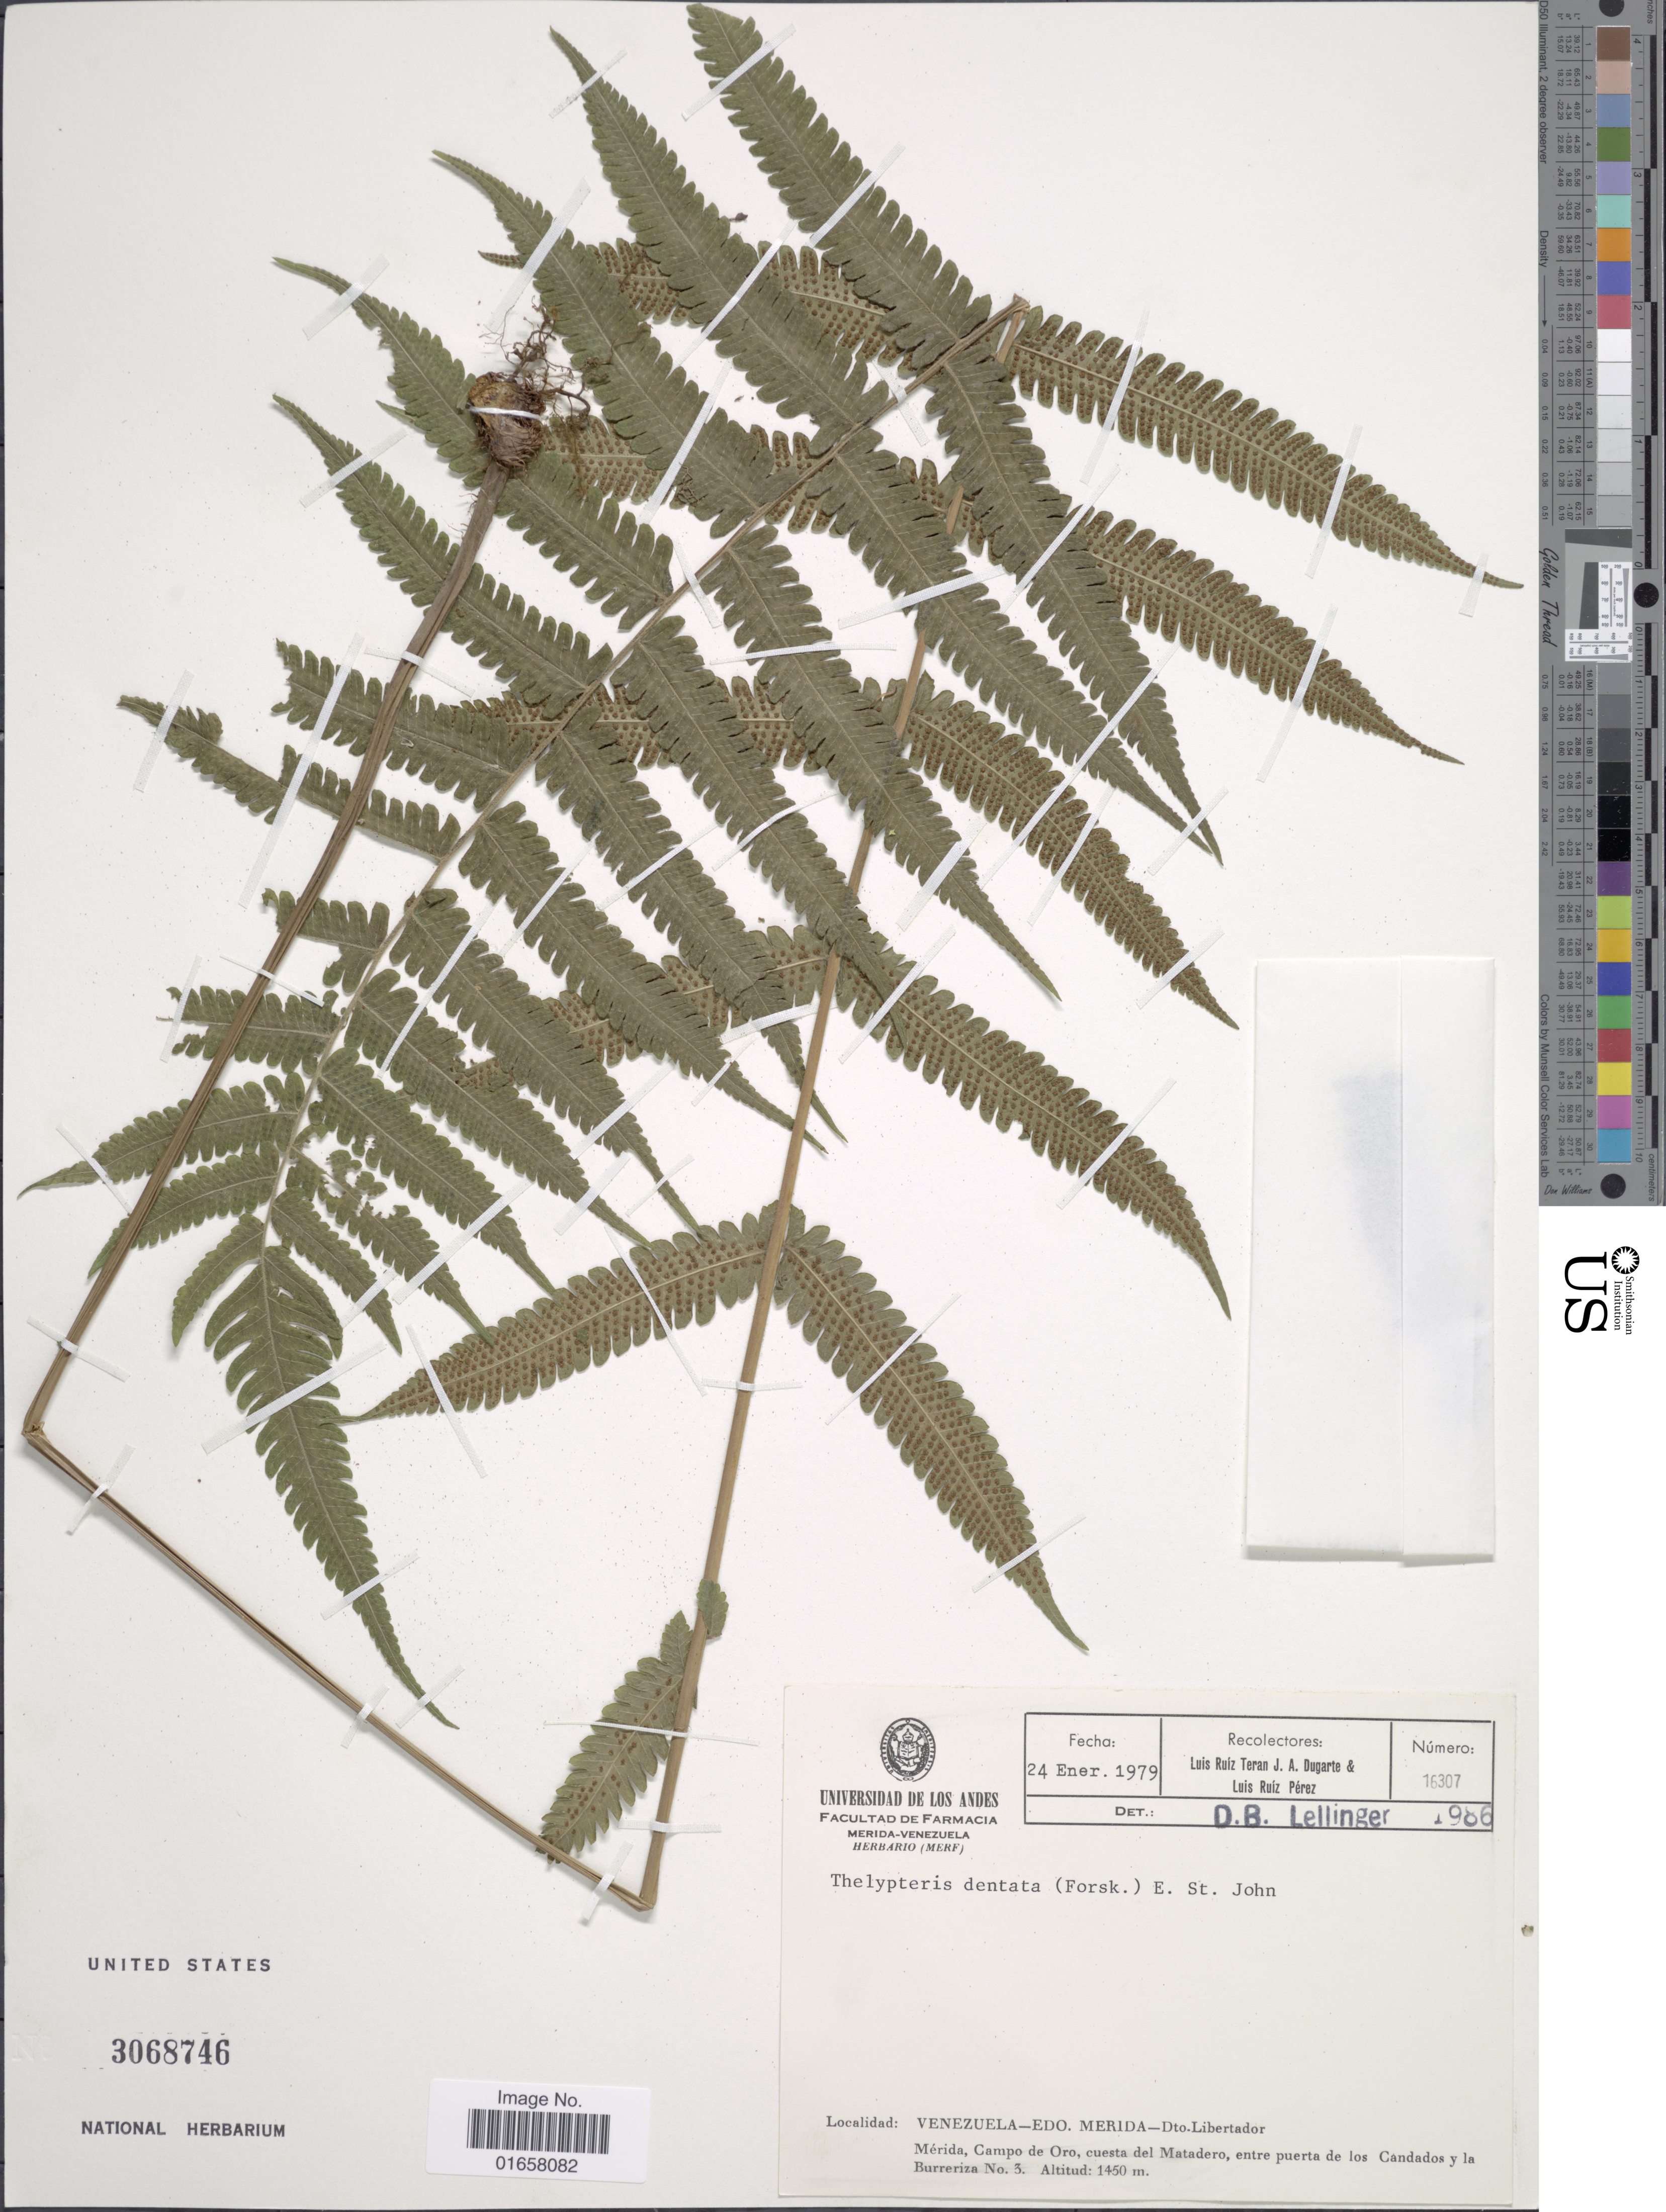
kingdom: Plantae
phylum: Tracheophyta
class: Polypodiopsida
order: Polypodiales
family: Thelypteridaceae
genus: Christella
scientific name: Christella dentata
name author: (Forssk.) Brownsey & Jermy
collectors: L. Teran, J. Dugarte & L. Ruiz-Perez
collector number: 16307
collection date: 1979-01-24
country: Venezuela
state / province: Mérida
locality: Venezuela, Edo. Merida, Dto. Libertador, Mérida, Campo de Oro, cuesta del Matadero, entre puerta de los Candados y la Burreriza No 3.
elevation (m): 1450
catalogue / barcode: US 3068746